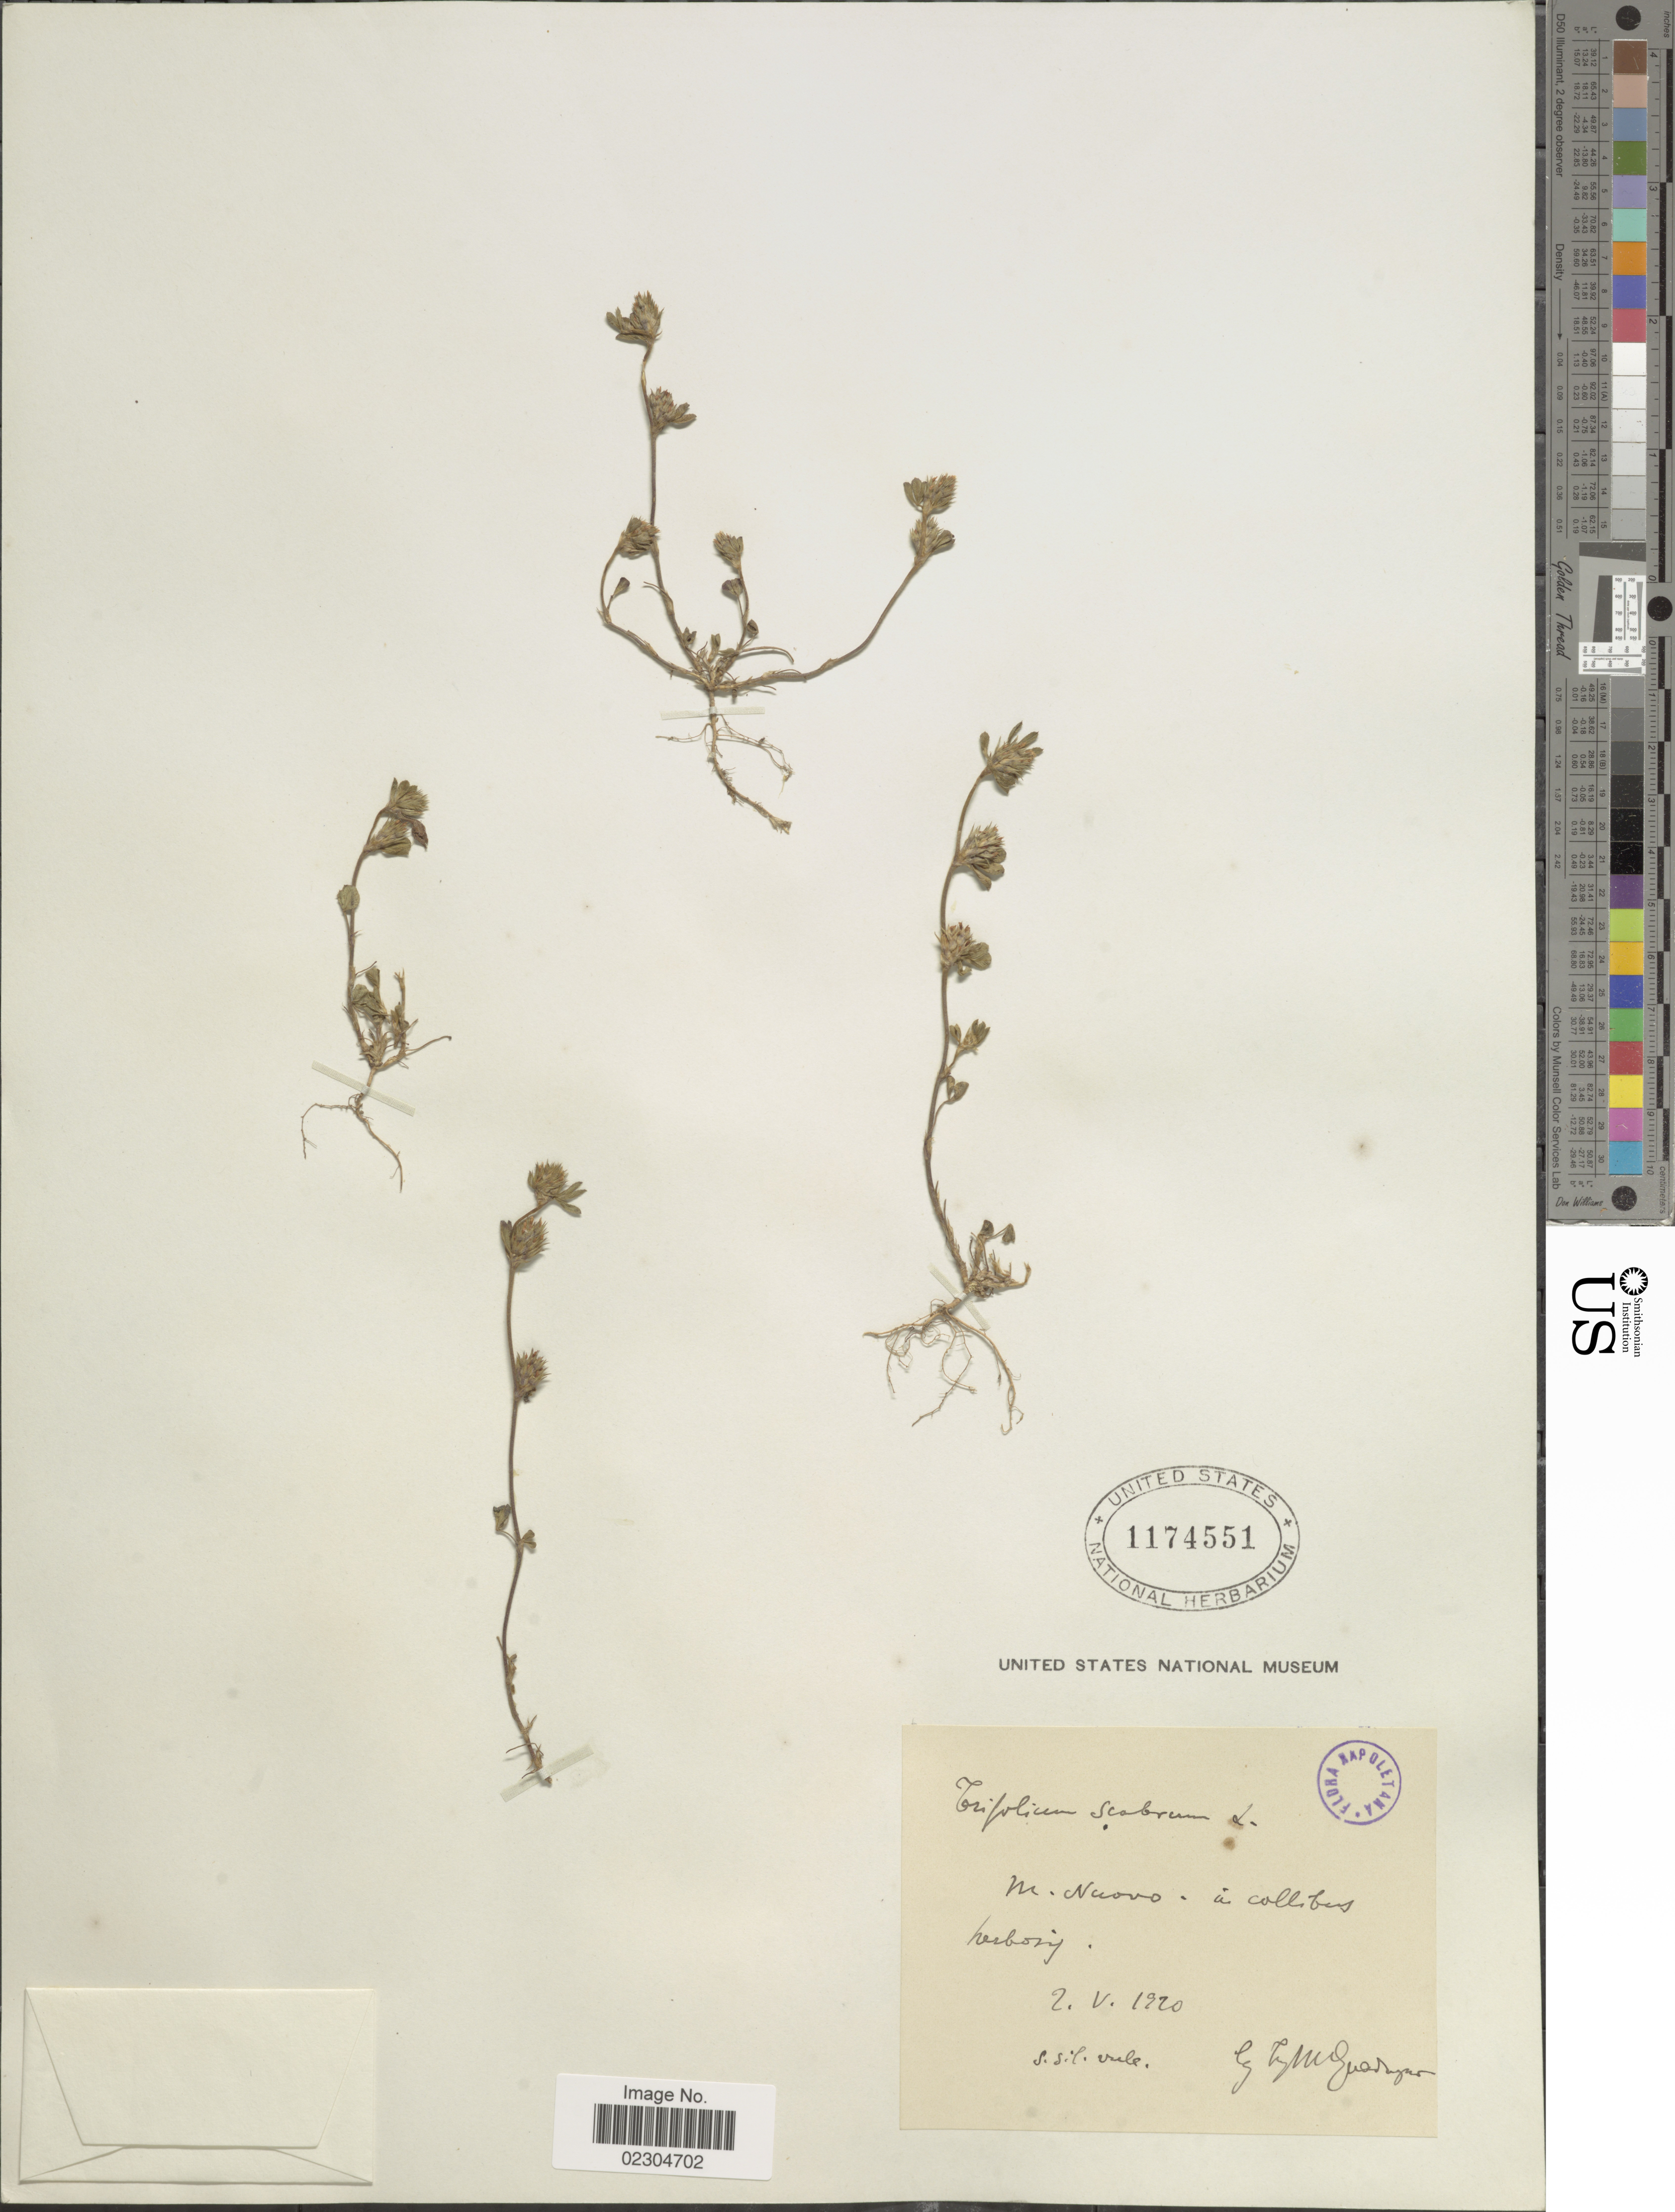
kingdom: Plantae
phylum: Tracheophyta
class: Magnoliopsida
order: Fabales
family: Fabaceae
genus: Trifolium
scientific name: Trifolium scabrum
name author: L.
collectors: G. Guadagno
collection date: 1920-05-02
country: Italy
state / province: Campania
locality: M. Nuovo, in collibus herbosis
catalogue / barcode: US 1174551